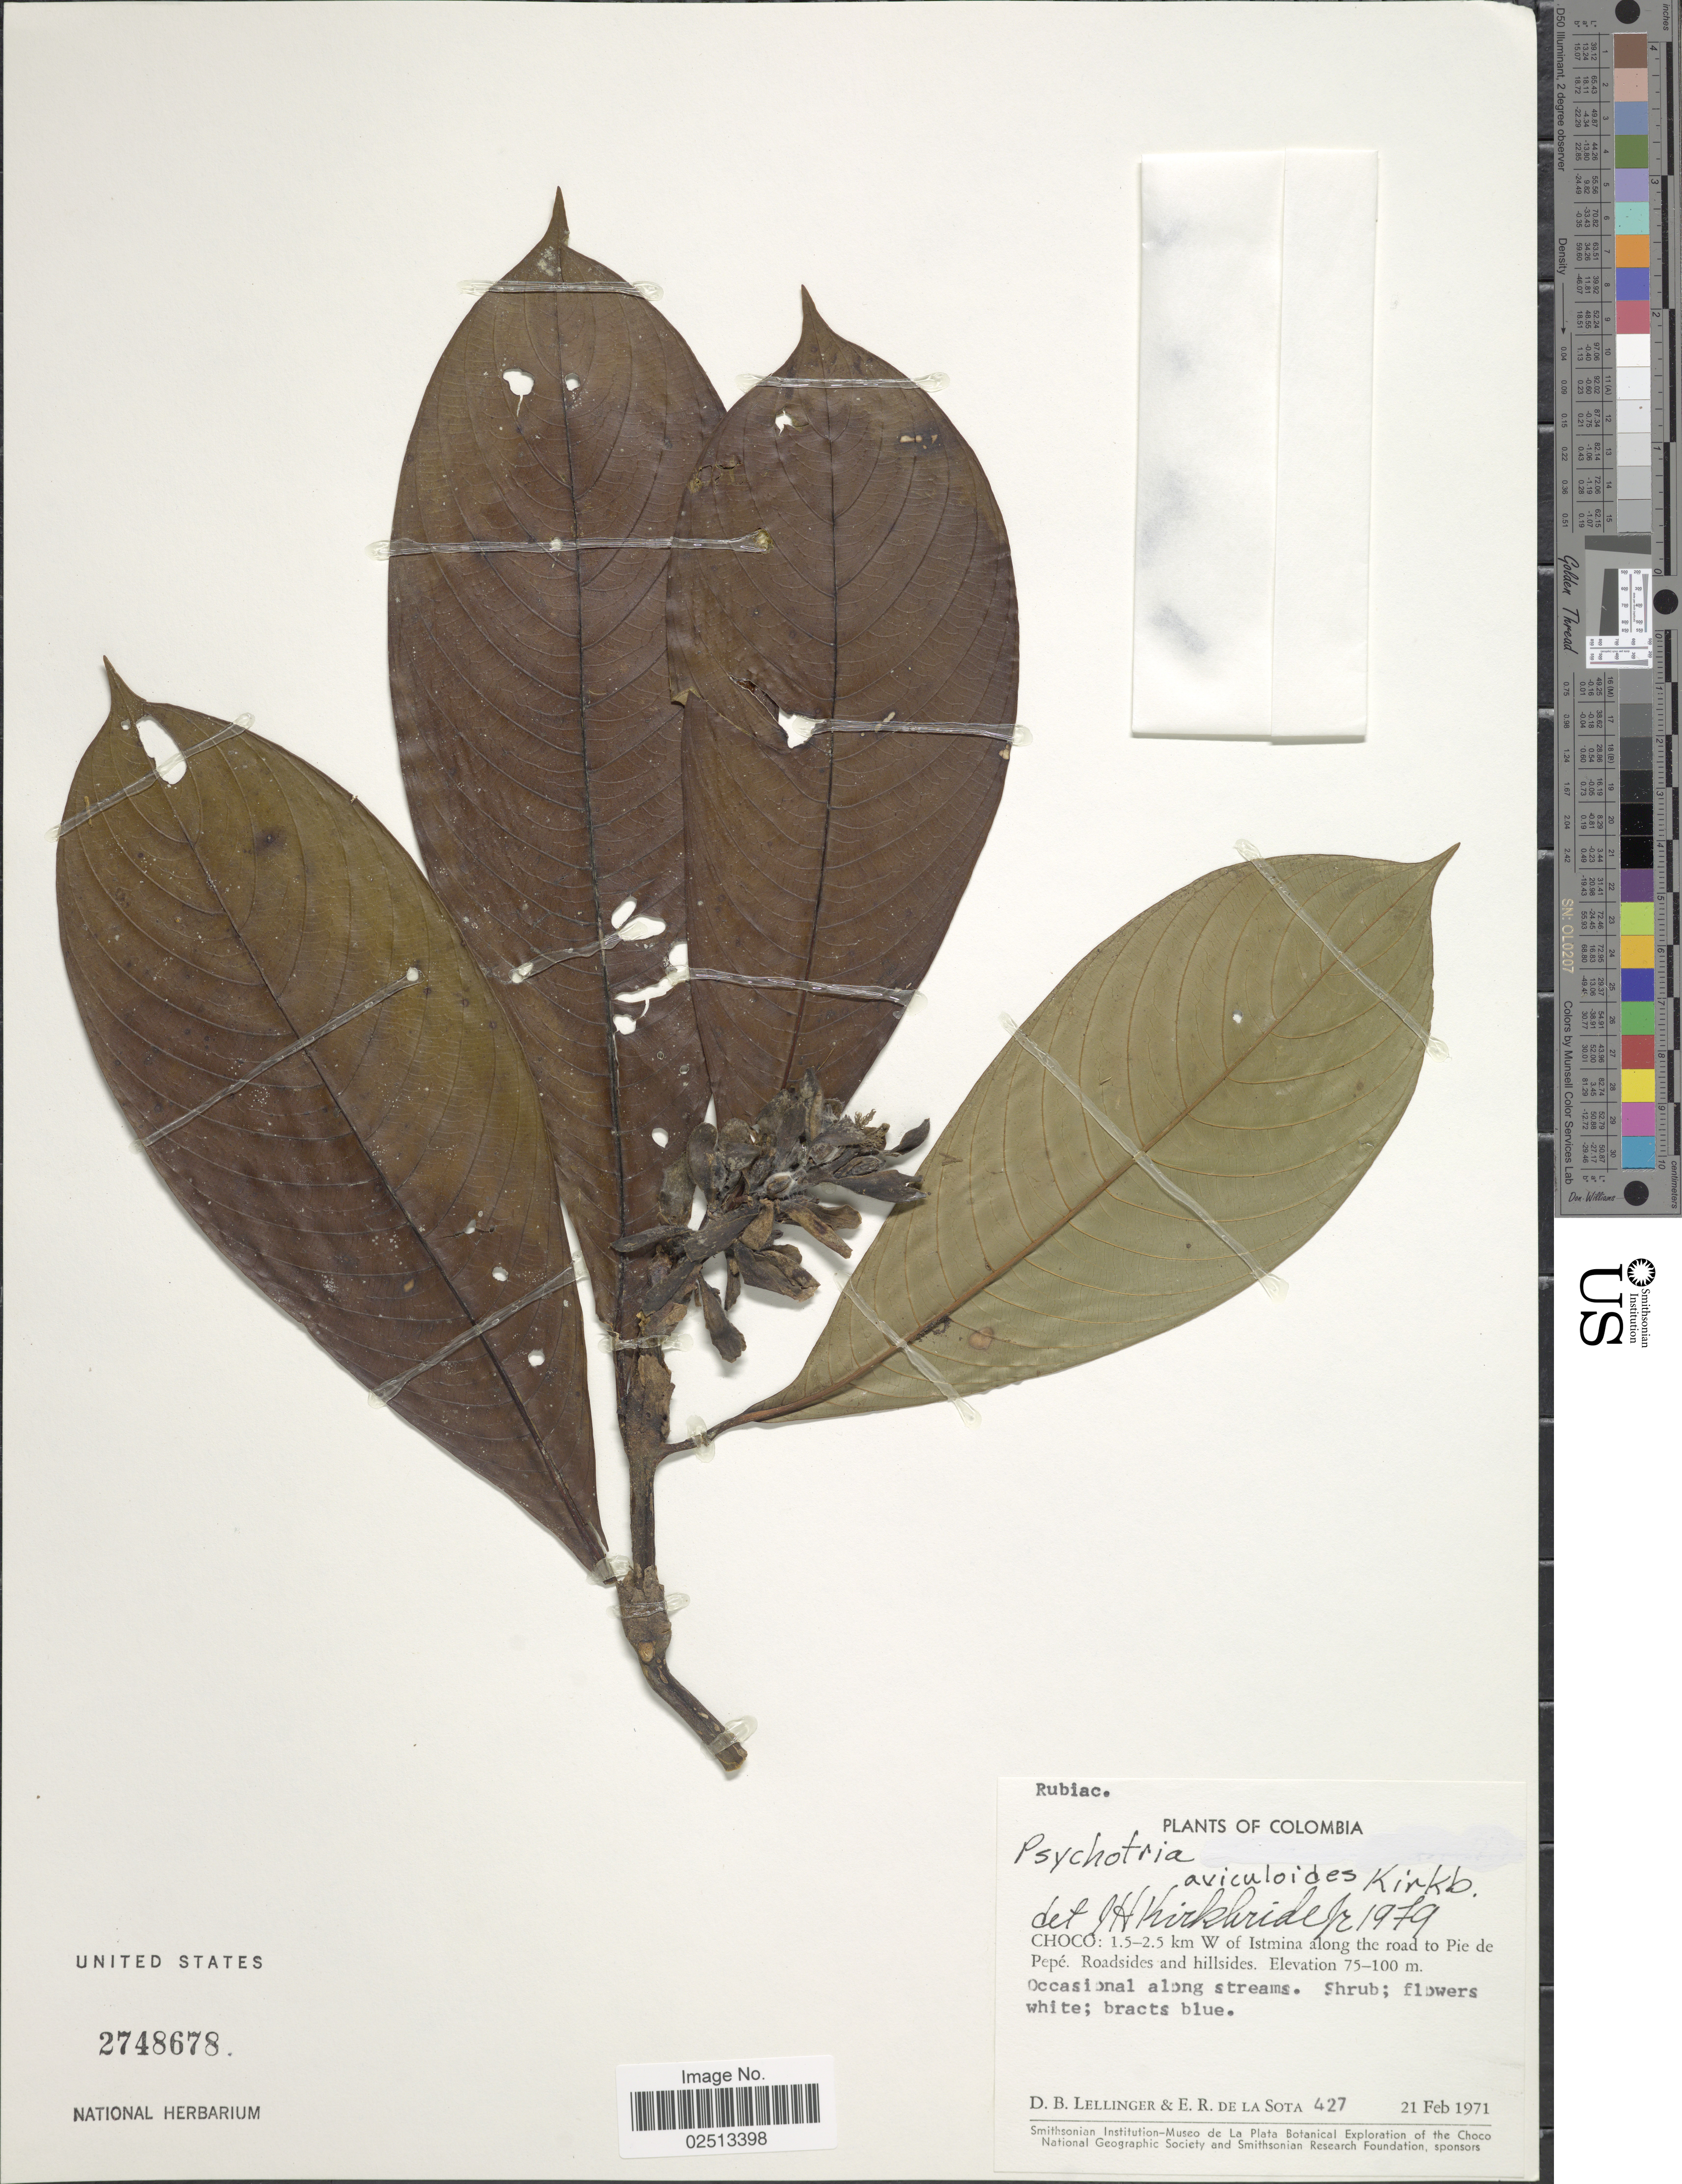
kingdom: Plantae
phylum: Tracheophyta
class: Magnoliopsida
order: Gentianales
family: Rubiaceae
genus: Psychotria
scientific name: Psychotria aviculoides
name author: J.H. Kirkbr.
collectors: D. B. Lellinger & E. R. de la Sota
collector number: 427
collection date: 1971-02-21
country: Colombia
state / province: Chocó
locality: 1.5-2.5 km W of Istmina along the road to Pie de Pepé. Roadsides and hillsides. Occasional along streams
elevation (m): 75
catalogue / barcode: US 2748678